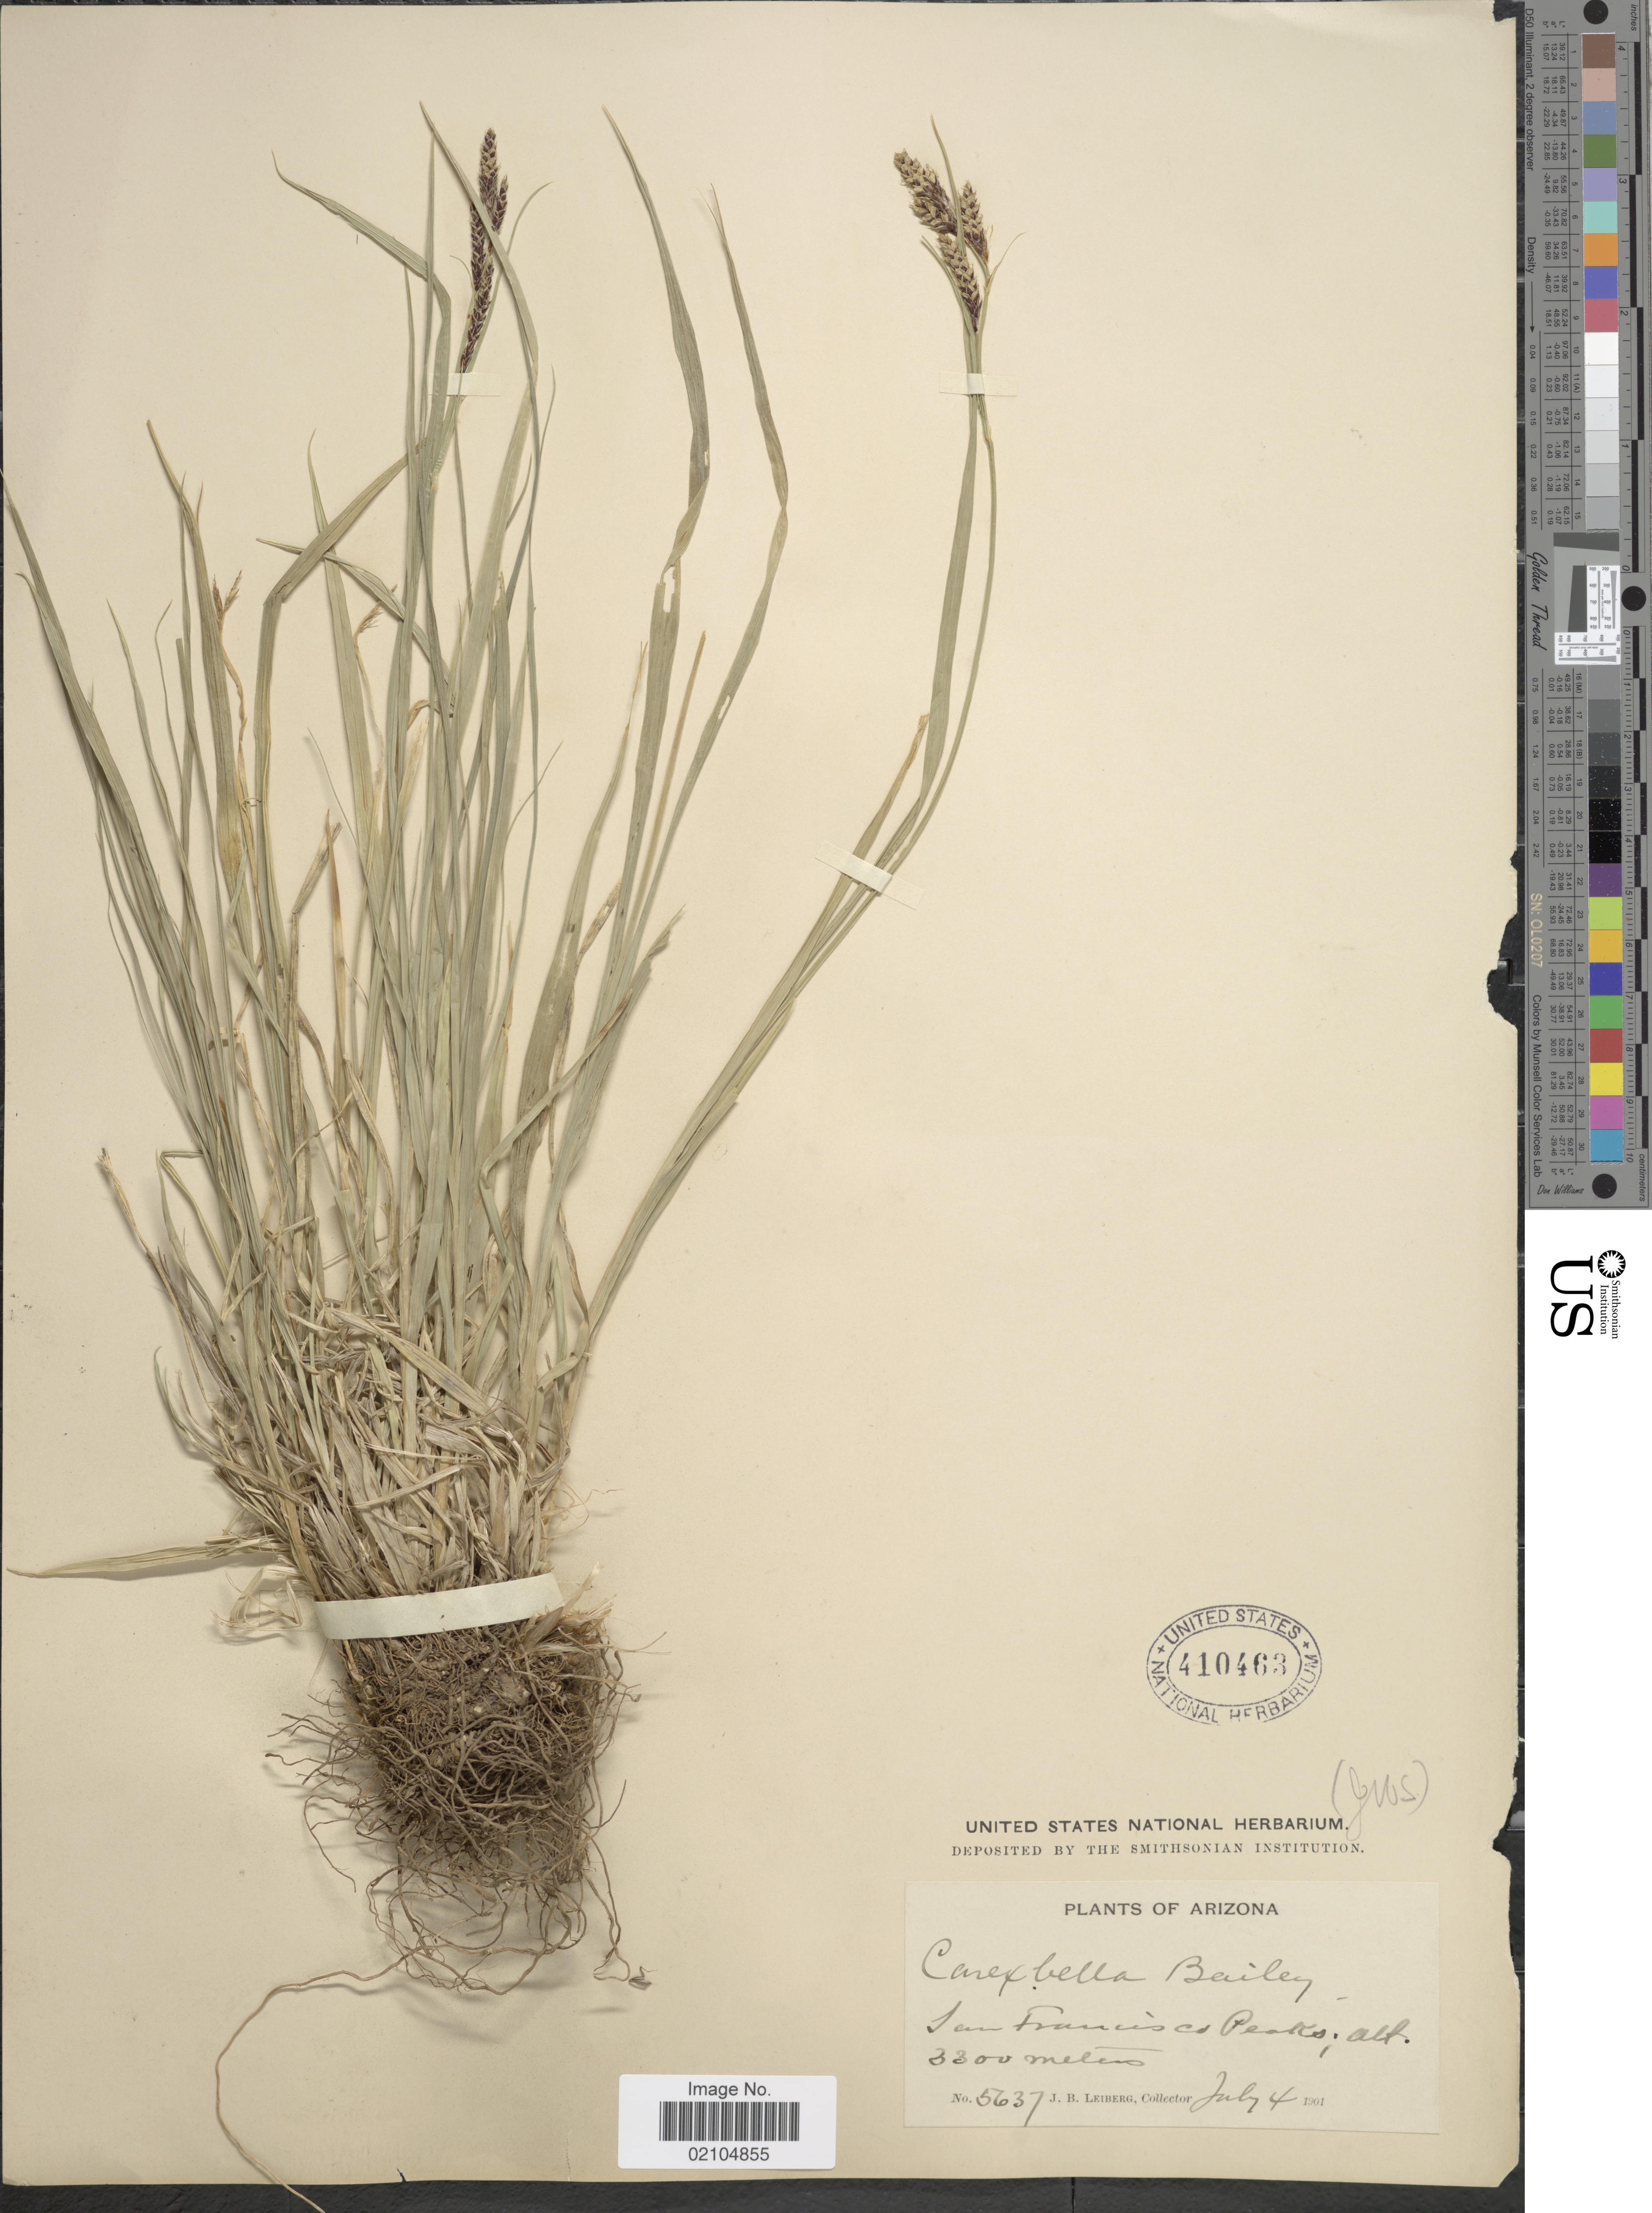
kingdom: Plantae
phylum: Tracheophyta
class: Liliopsida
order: Poales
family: Cyperaceae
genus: Carex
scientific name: Carex bella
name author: L.H. Bailey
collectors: J. B. Leiberg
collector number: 5637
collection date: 1901-07-04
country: United States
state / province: Arizona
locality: San Francisco Peaks.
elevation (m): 3300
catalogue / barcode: US 410463